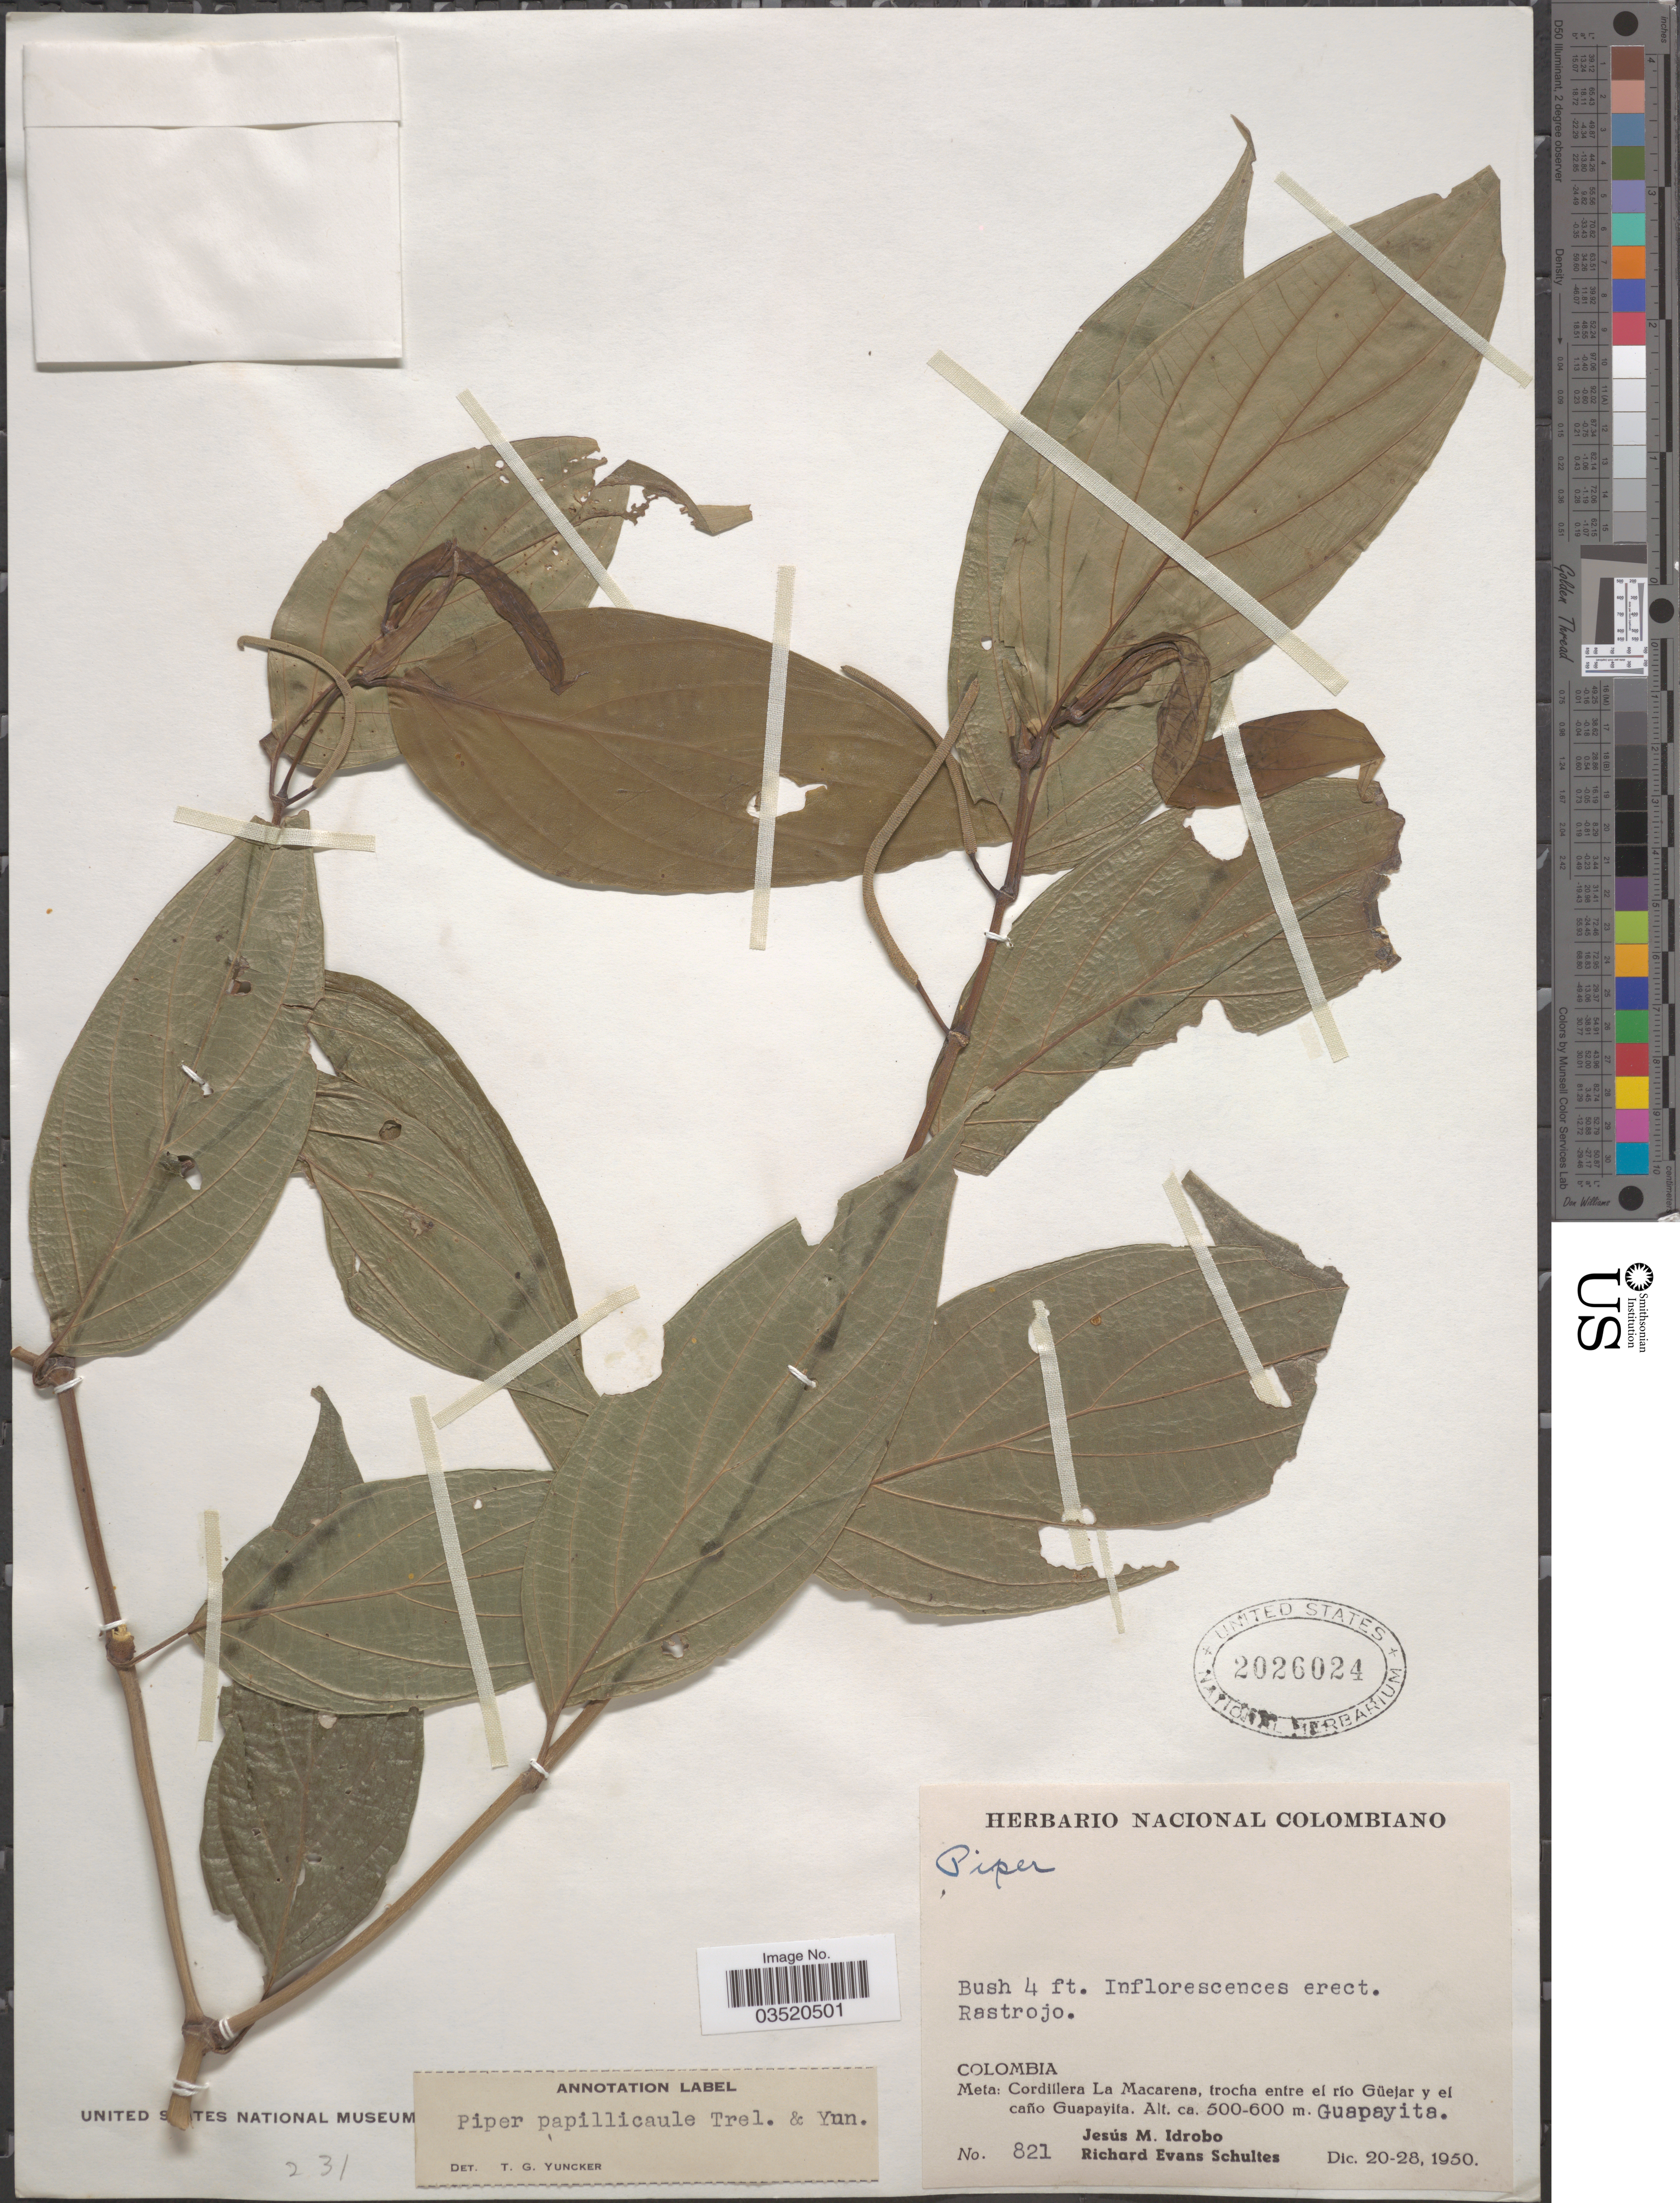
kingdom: Plantae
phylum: Tracheophyta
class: Magnoliopsida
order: Piperales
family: Piperaceae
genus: Piper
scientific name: Piper papillicaule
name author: Trel. & Yunck.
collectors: J. M. Idrobo & R. E. Schultes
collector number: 821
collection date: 1950-12-20/1950-12-28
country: Colombia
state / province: Meta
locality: Cordillera La Macarena, trocha entre el río Güejar y el caño Guapayita. Guapayita.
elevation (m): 500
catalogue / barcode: US 2026024